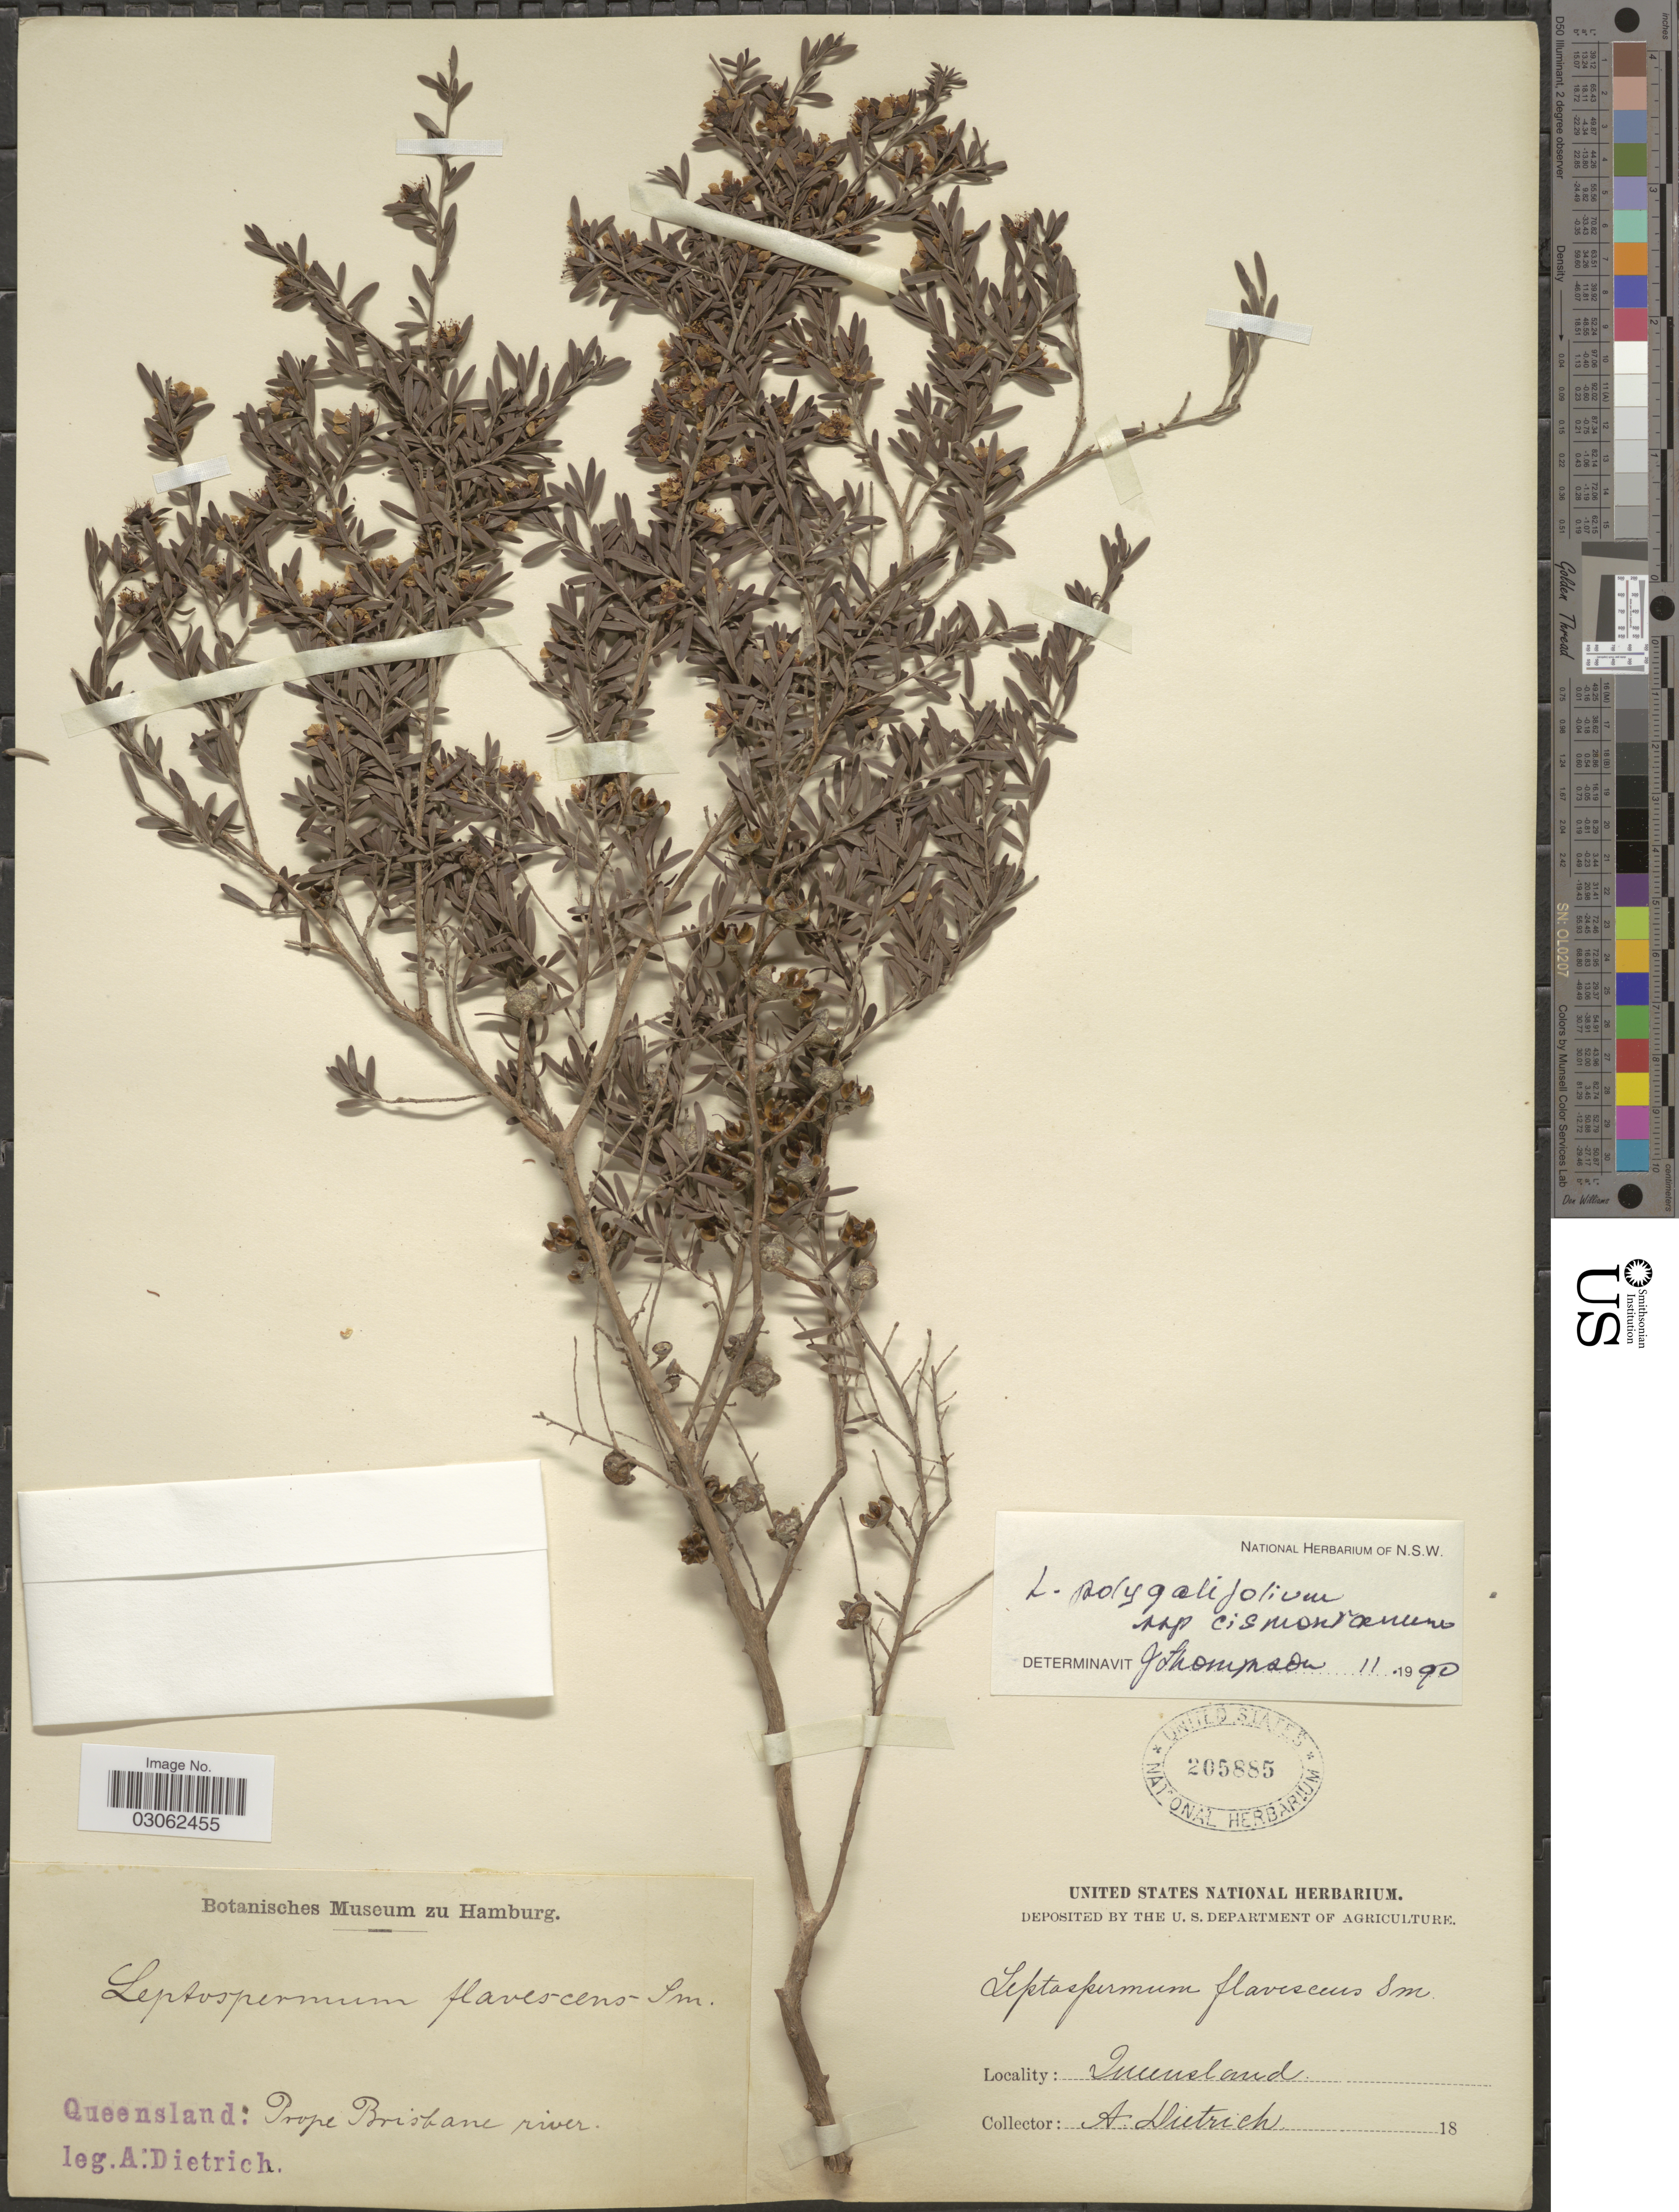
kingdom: Plantae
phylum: Tracheophyta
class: Magnoliopsida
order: Myrtales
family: Myrtaceae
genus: Leptospermum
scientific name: Leptospermum polygalifolium subsp. cismontanum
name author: Joy Thomps.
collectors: A. Dietrich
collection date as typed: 18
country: Australia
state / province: Queensland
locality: Prope Brisbane river.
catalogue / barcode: US 205885